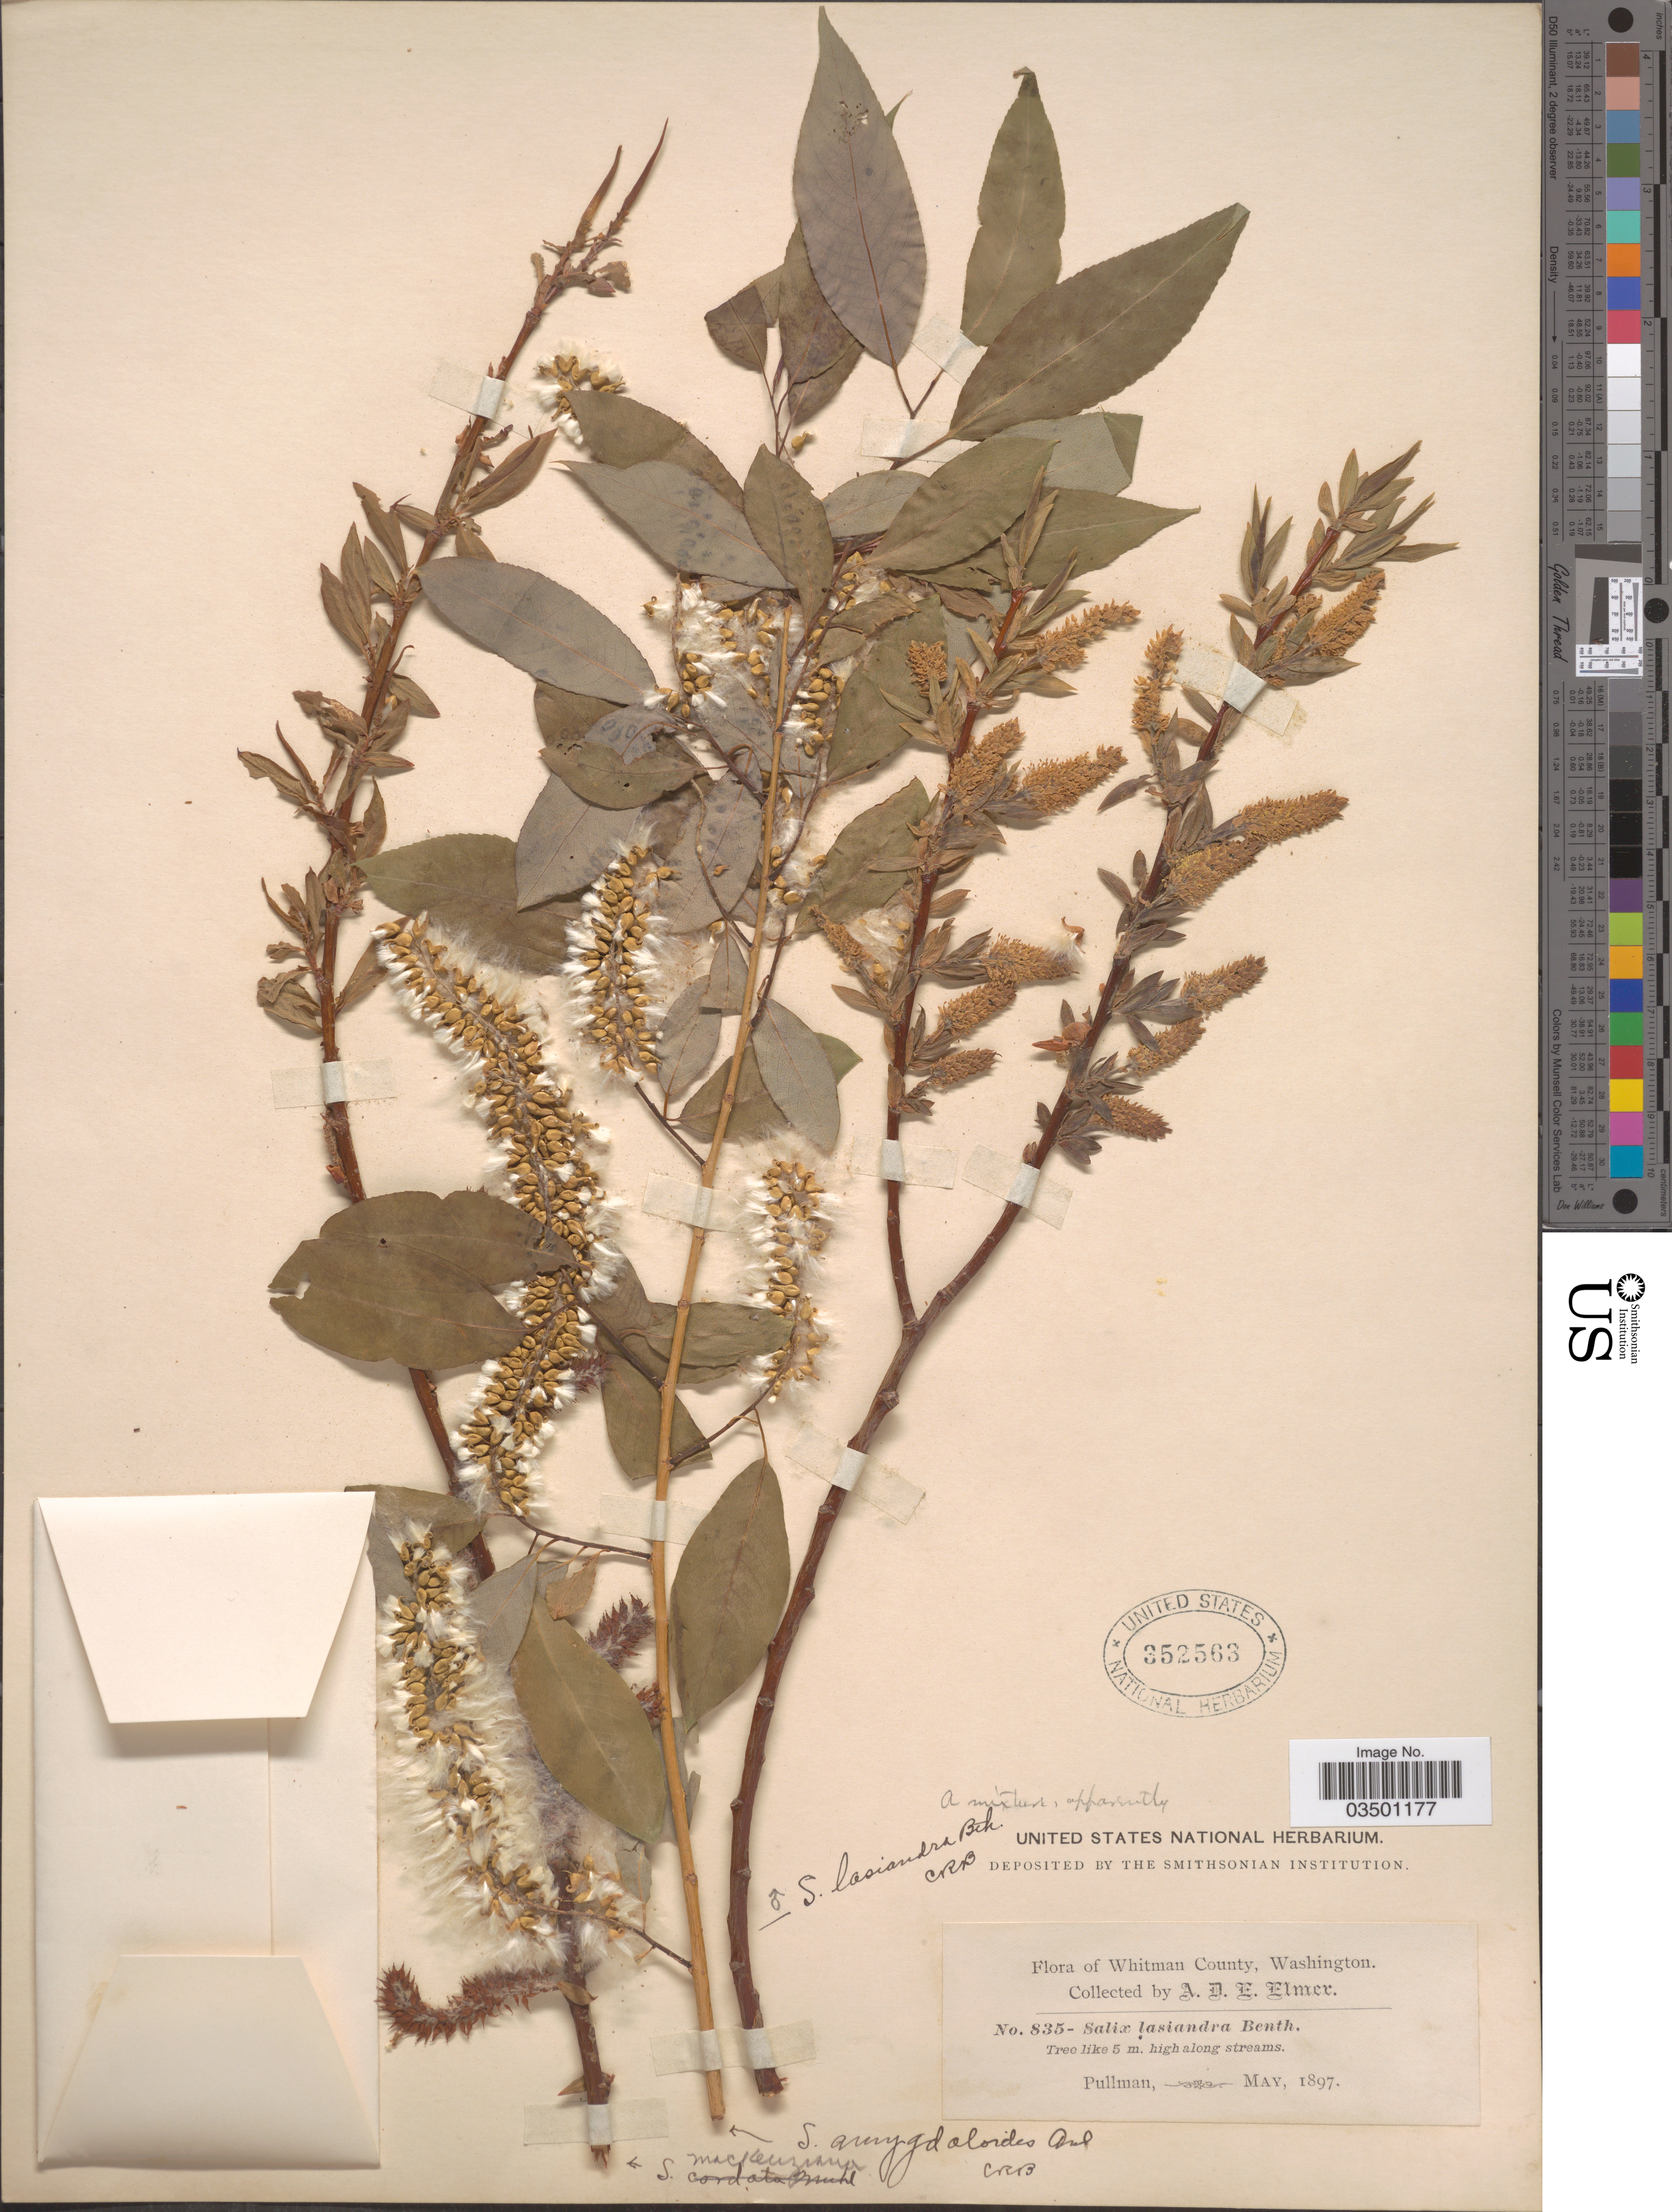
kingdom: Plantae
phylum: Tracheophyta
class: Magnoliopsida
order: Malpighiales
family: Salicaceae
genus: Salix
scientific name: Salix lasiandra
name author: Benth.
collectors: A. D. E. Elmer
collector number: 835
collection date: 1897-05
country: United States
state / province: Washington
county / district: Whitman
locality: Whitman County. Pullman.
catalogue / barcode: US 352563